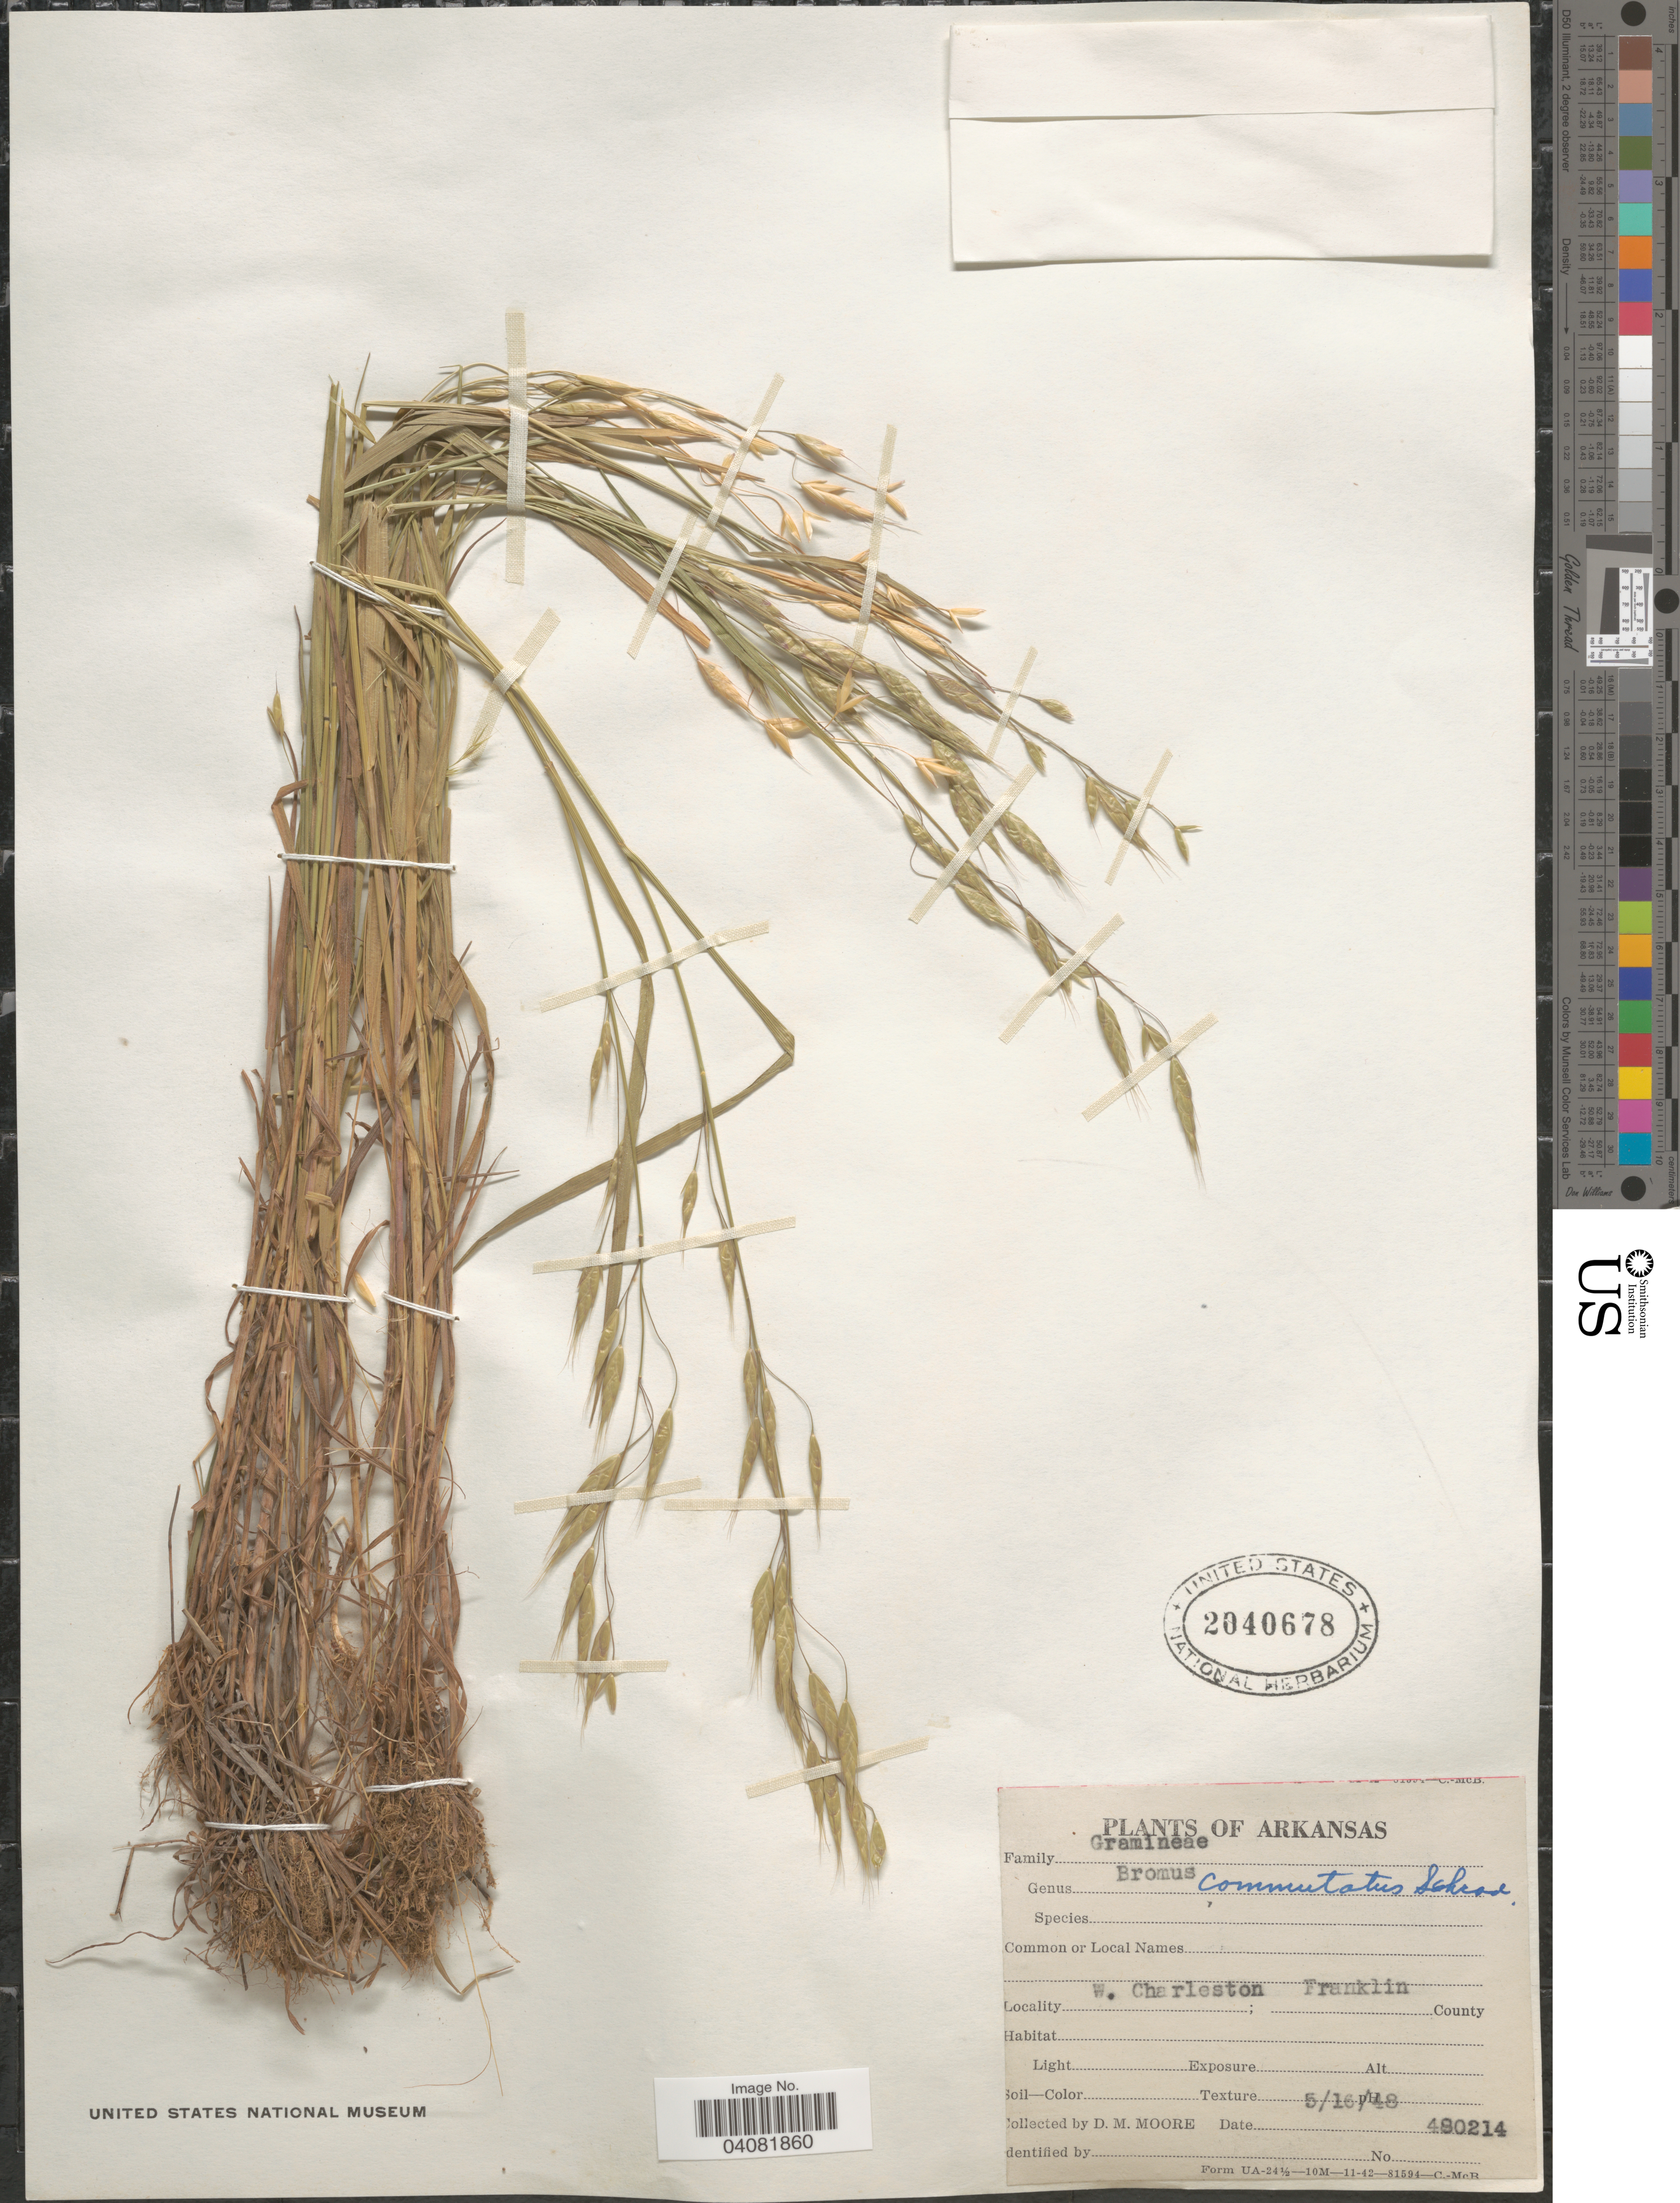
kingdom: Plantae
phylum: Tracheophyta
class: Liliopsida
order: Poales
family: Poaceae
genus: Bromus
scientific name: Bromus commutatus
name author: Schrad.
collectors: D. Moore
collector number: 480214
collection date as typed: Transcribed d/m/y: 16/4/48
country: United States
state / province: Arkansas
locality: W. Charleston; Franklin County.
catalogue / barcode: US 2040678